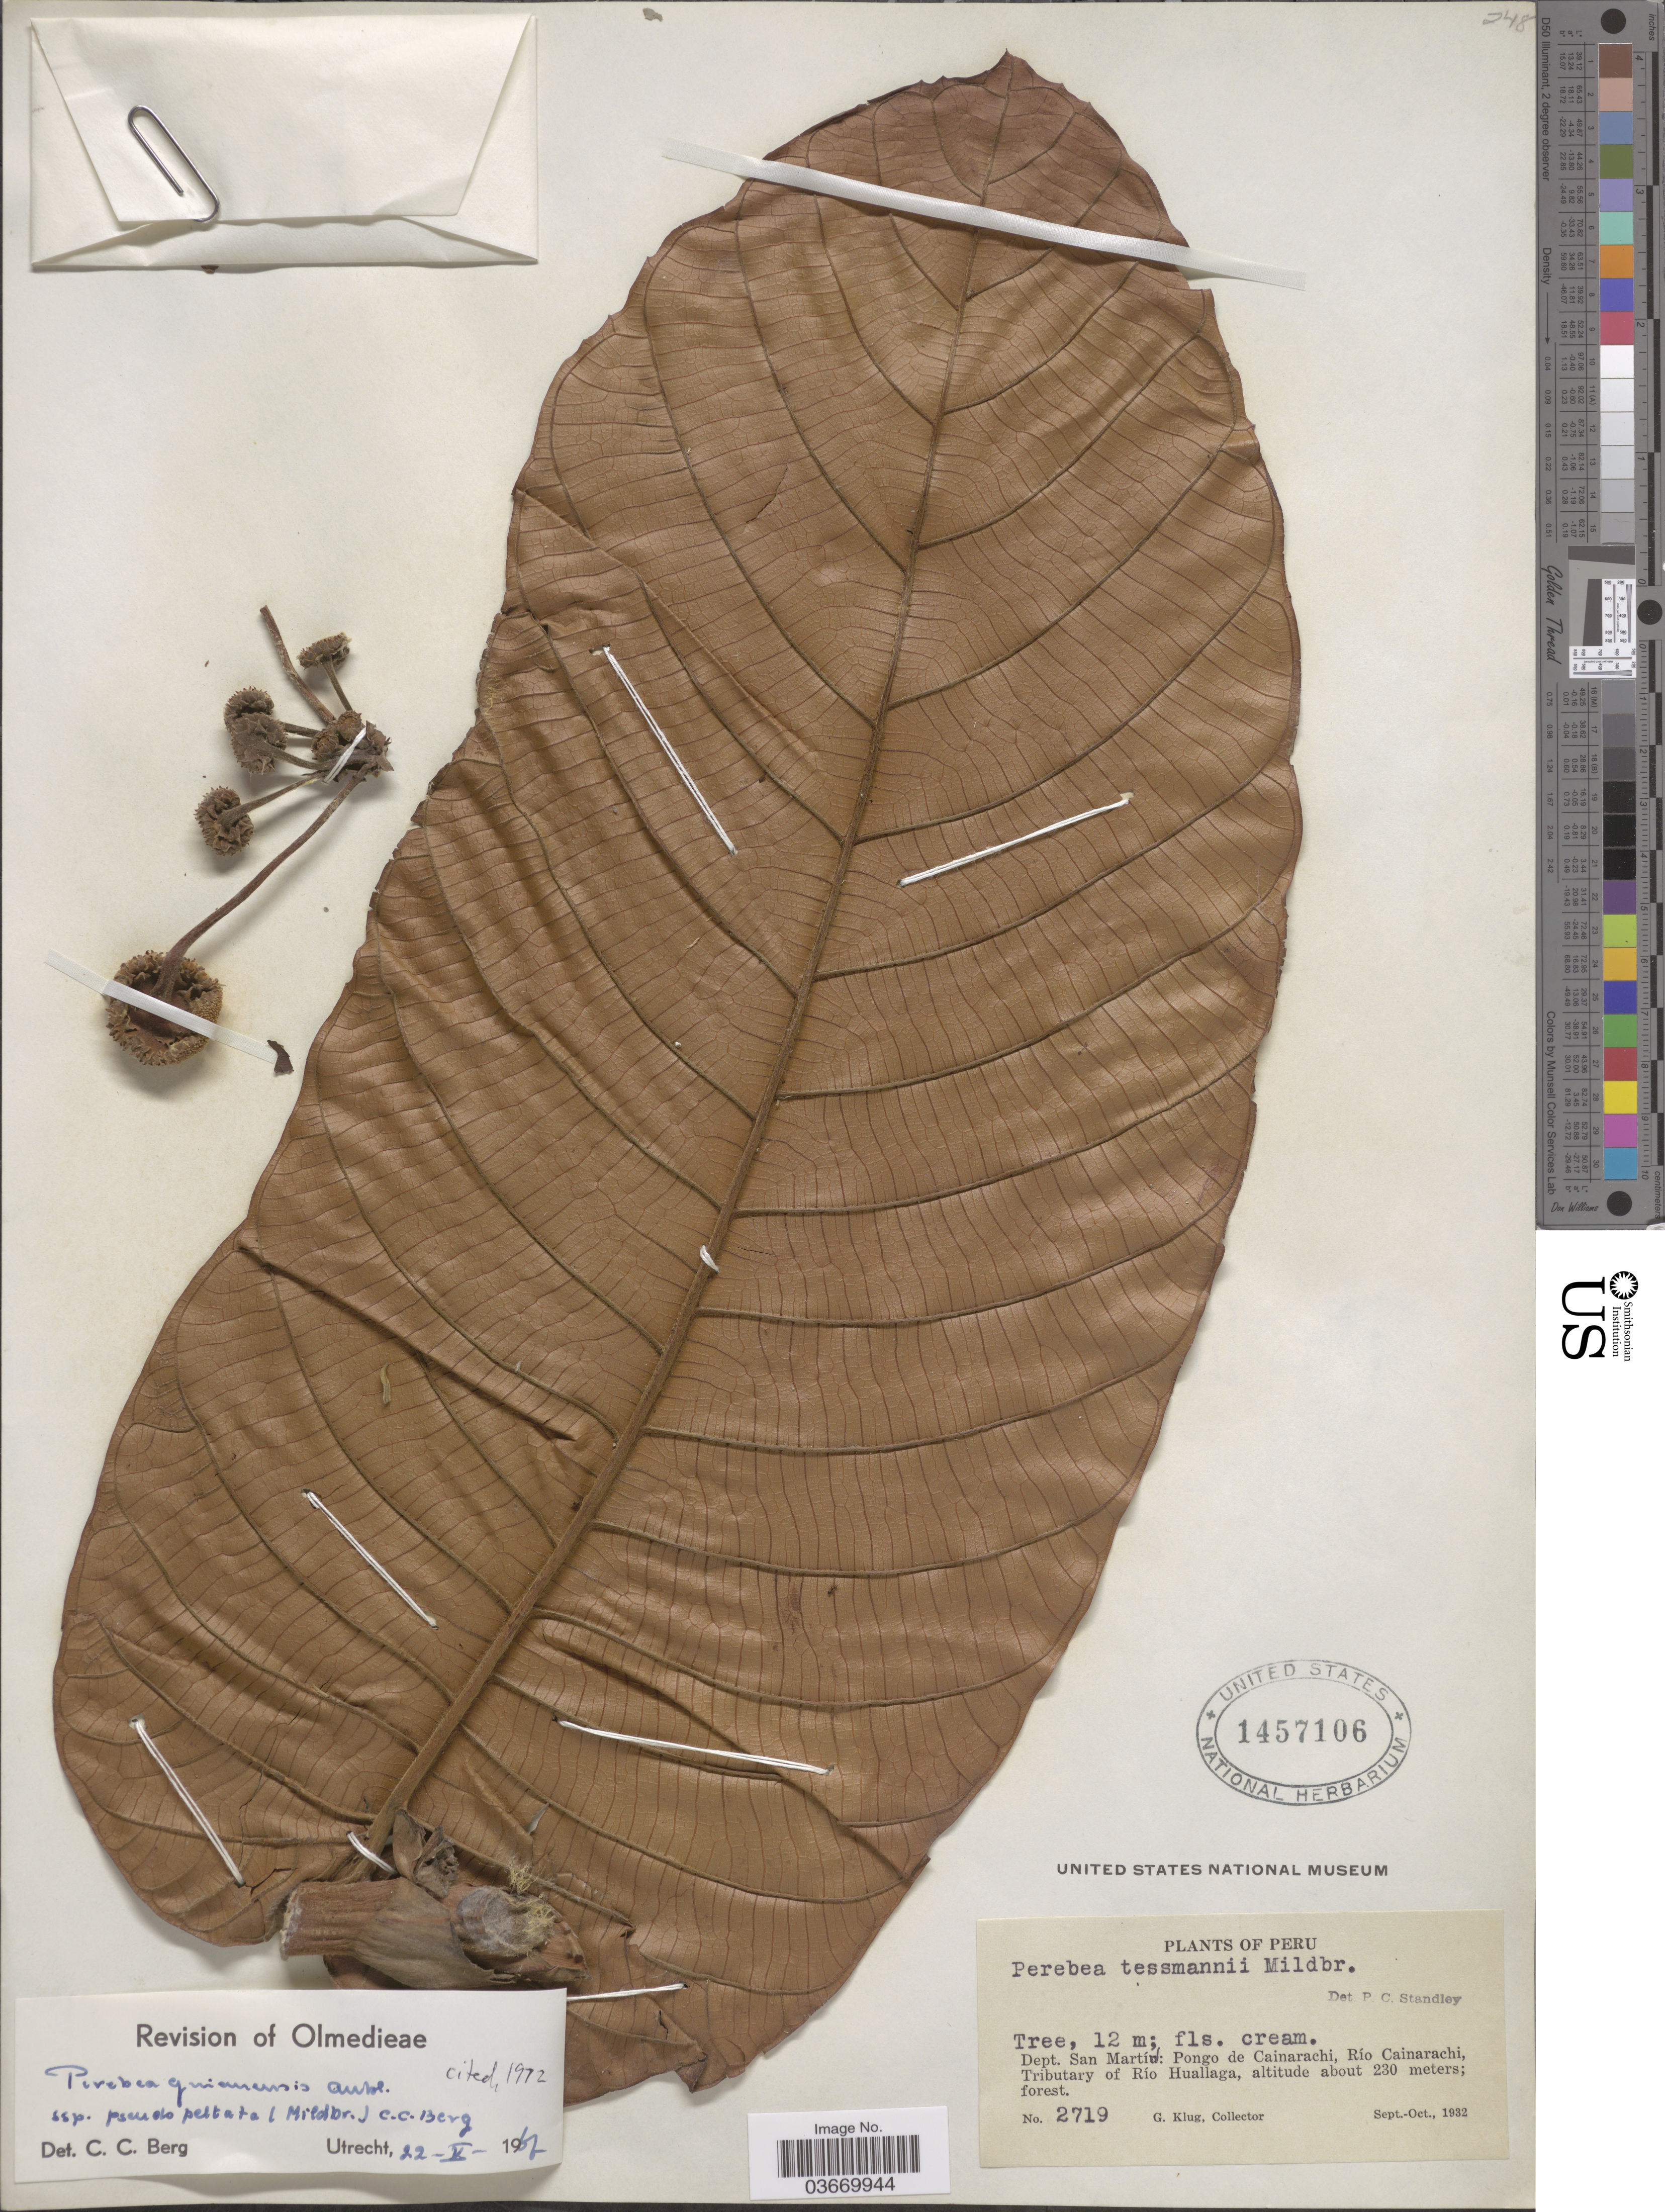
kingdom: Plantae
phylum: Tracheophyta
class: Magnoliopsida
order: Rosales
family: Moraceae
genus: Perebea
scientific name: Perebea guianensis subsp. pseudopeltata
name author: (Mildbr.) C.C. Berg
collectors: G. Klug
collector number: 2719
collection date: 1932-09/1932-10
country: Peru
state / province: San Martín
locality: Dept. San Martín: Pongo de Cainarachi, Río Cainarachi, Tributary of Río Huallaga.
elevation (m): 230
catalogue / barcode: US 1457106